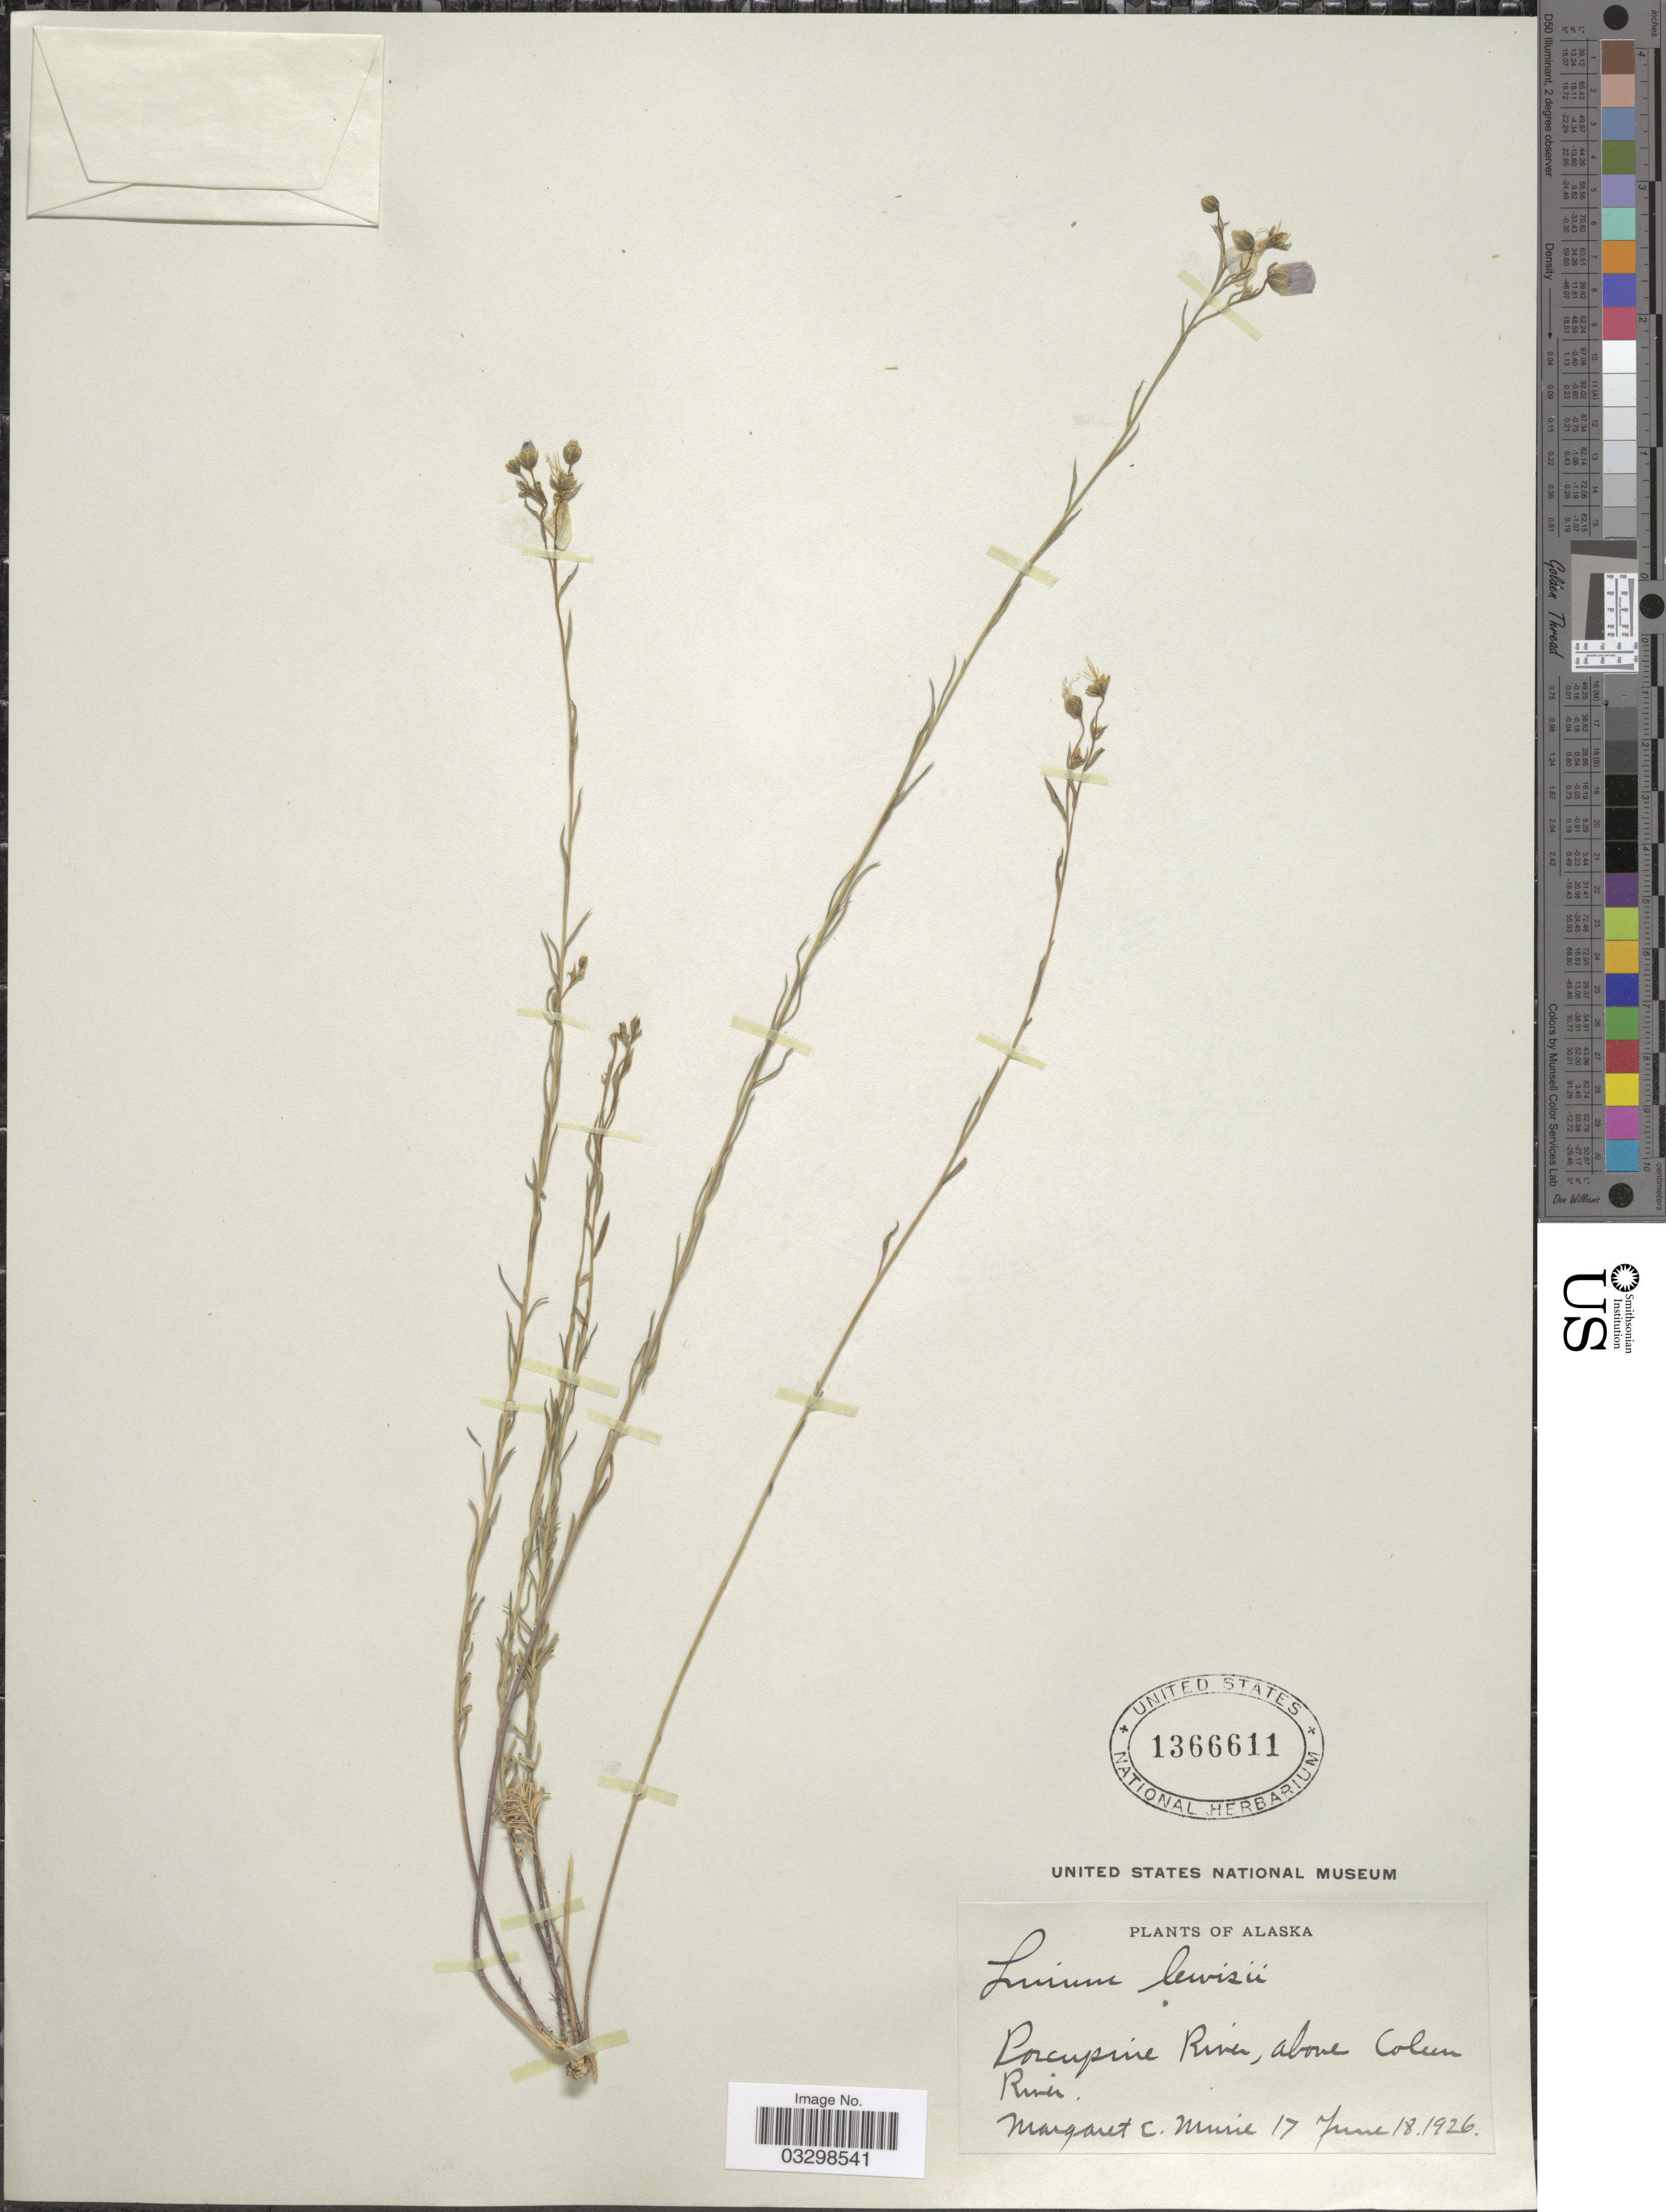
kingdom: Plantae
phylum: Tracheophyta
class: Magnoliopsida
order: Malpighiales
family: Linaceae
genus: Linum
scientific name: Linum lewisii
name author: Pursh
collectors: M. Murie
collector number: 17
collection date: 1926-06-18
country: United States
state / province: Alaska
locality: Porcupine River, above Coleen River.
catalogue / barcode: US 1366611